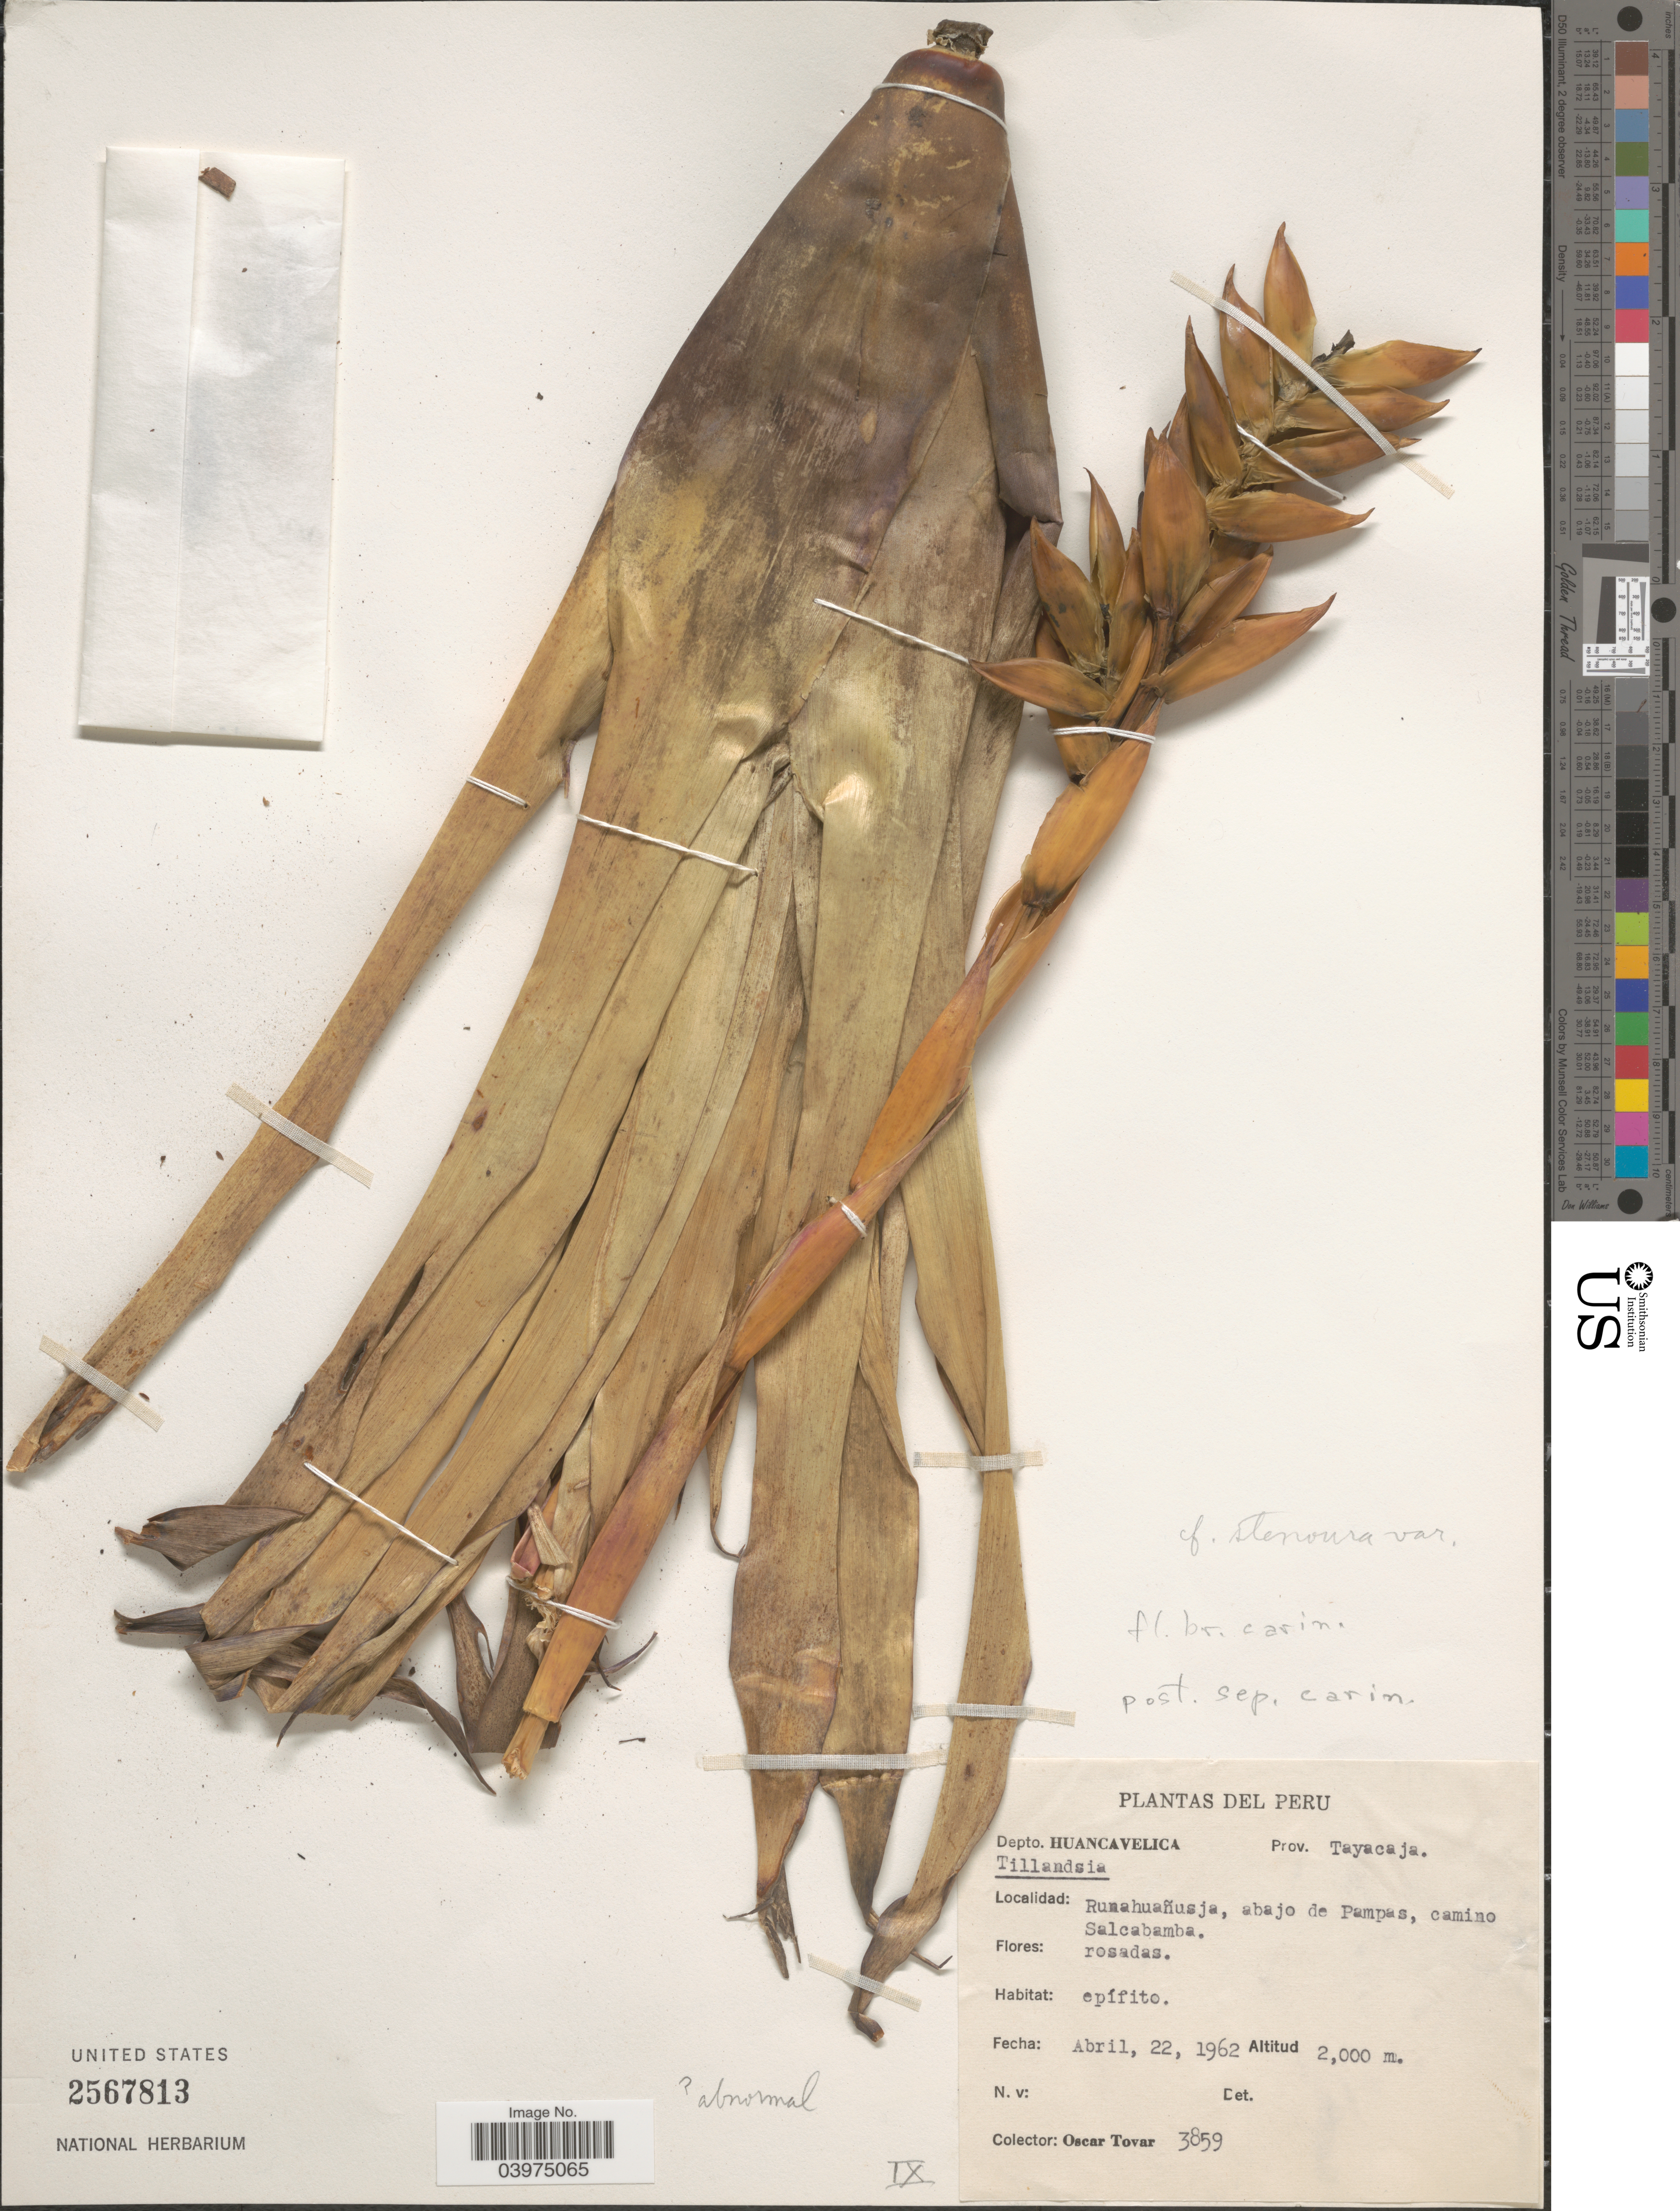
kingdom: Plantae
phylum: Tracheophyta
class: Liliopsida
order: Poales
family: Bromeliaceae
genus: Tillandsia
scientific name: Tillandsia sp.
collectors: Ó. Tovar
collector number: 3859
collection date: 1962-04-22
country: Peru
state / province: Huancavelica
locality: Depto. Huancavelica. Prov. Tayacaja. Runahuañusja, abajo de Pampas, camino Salcabamba.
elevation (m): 2000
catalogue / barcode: US 2567813